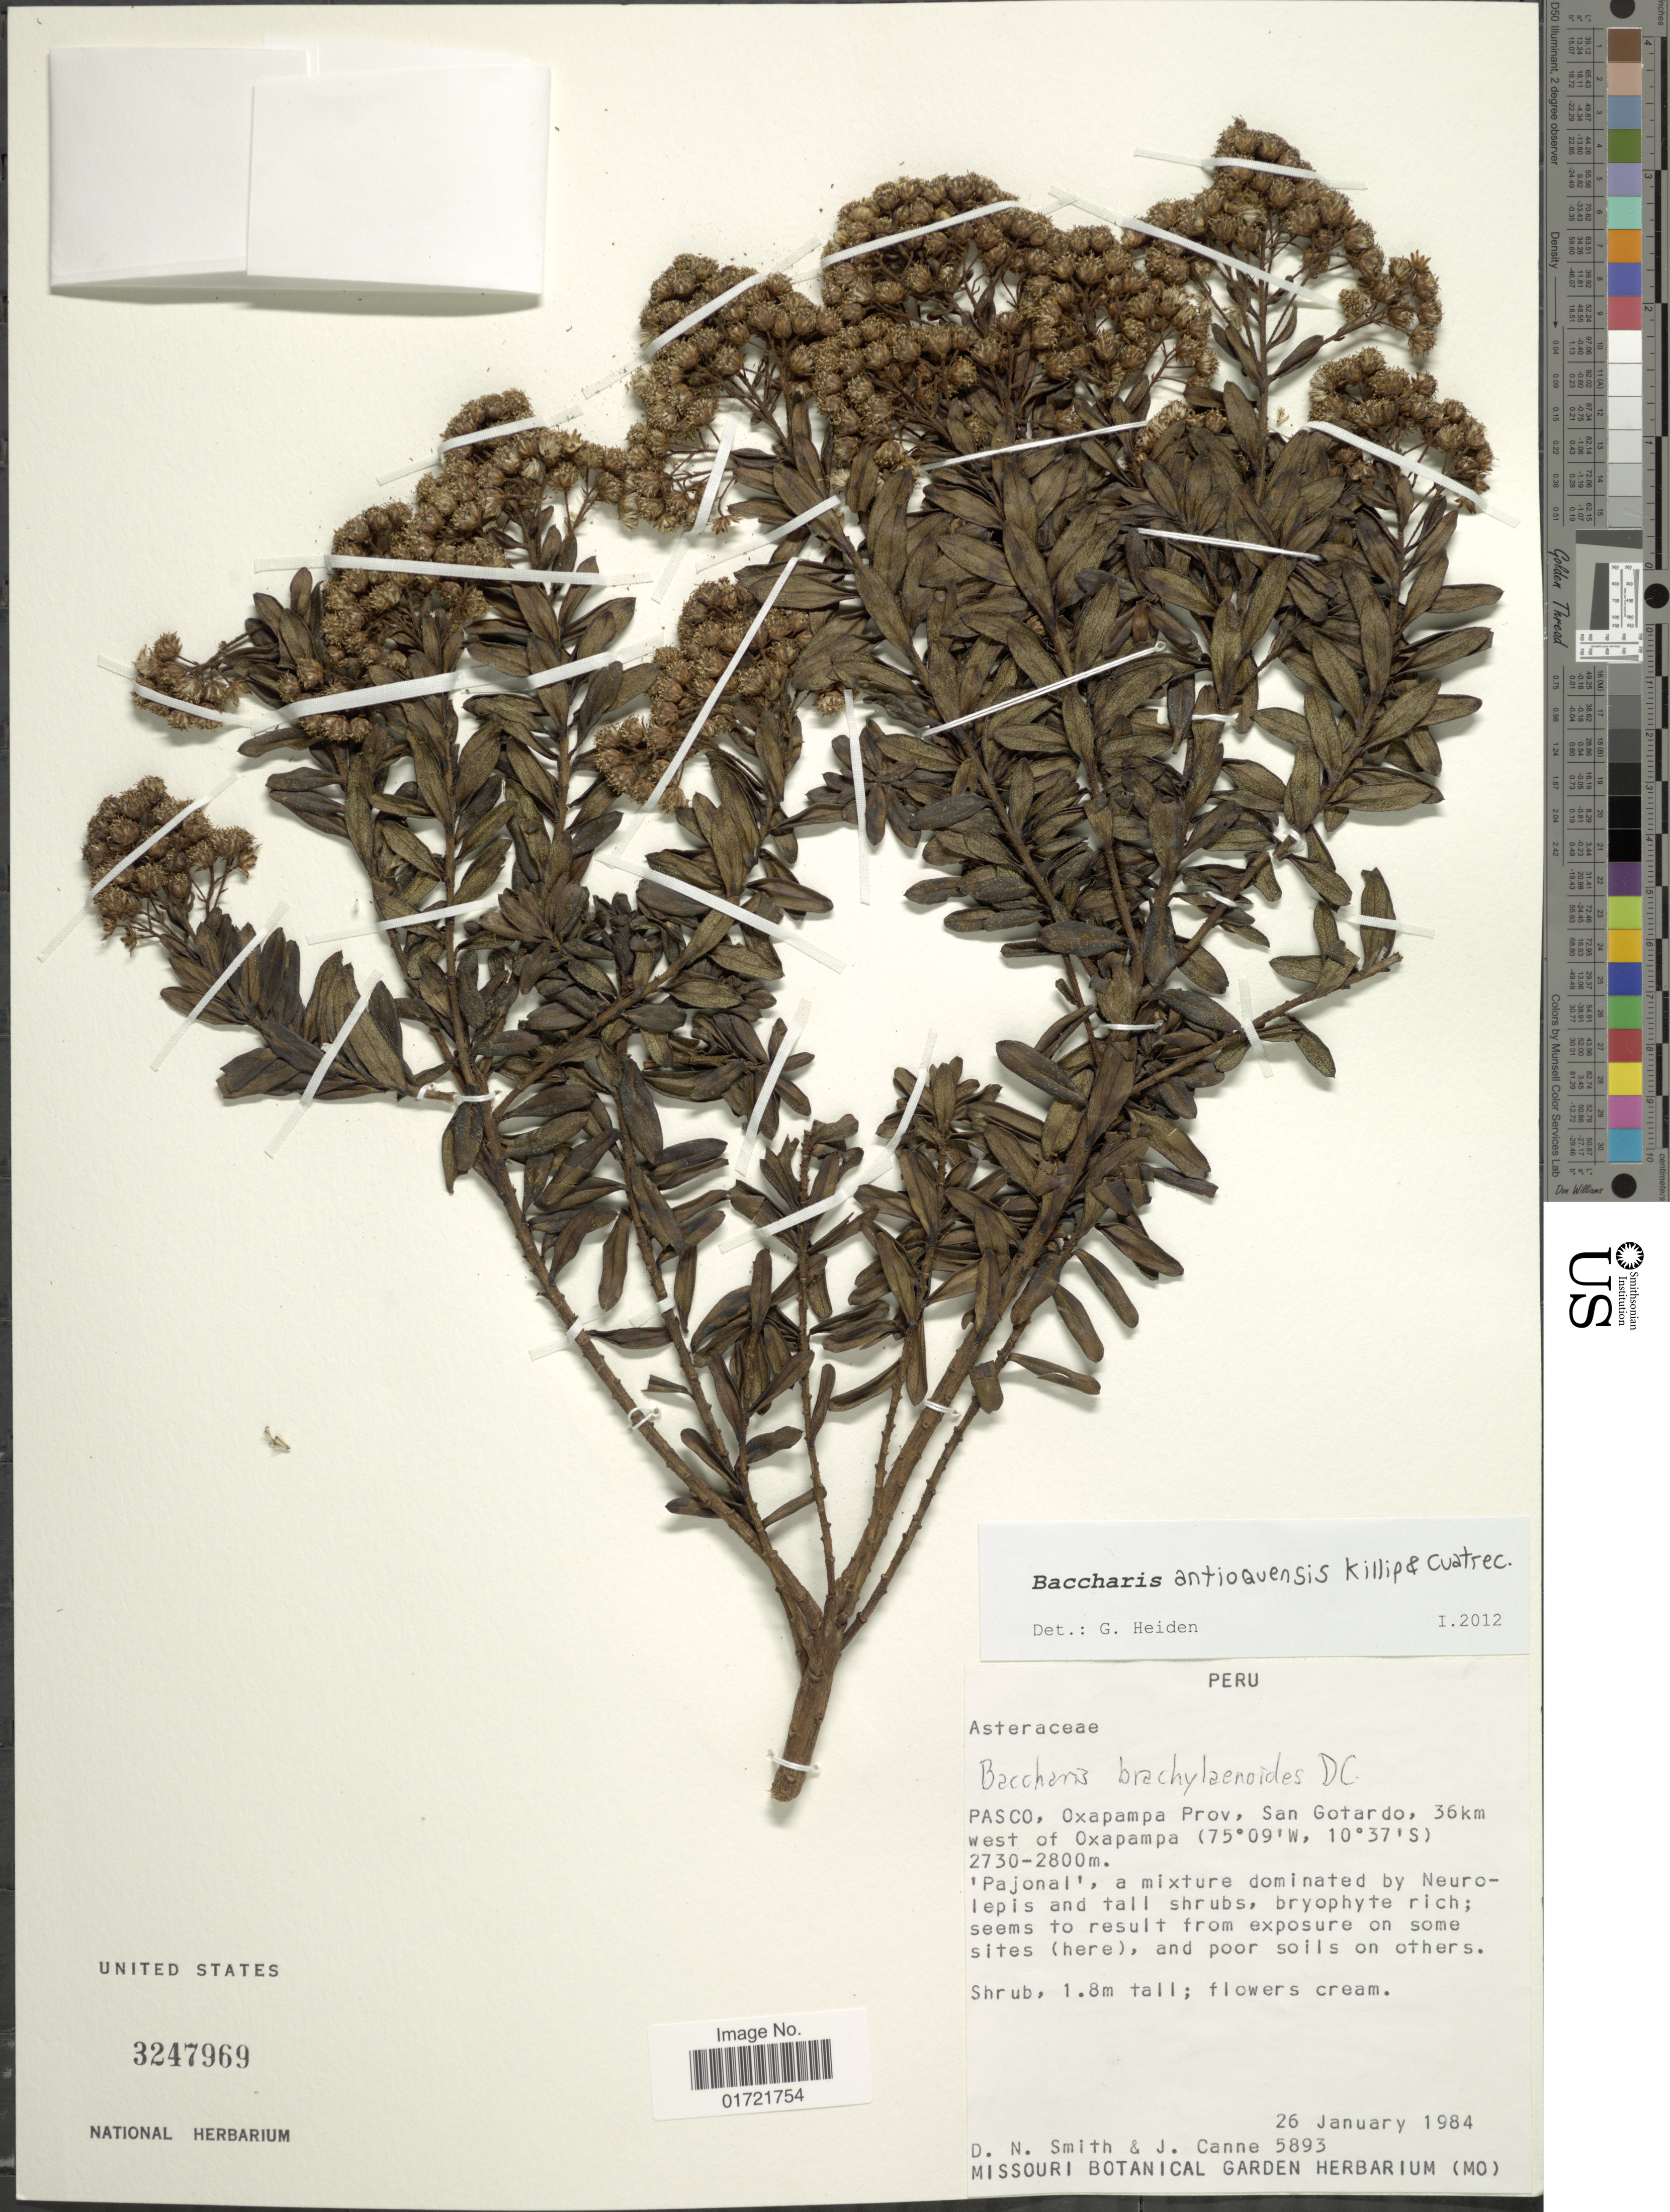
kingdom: Plantae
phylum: Tracheophyta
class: Magnoliopsida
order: Asterales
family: Asteraceae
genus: Baccharis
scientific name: Baccharis antioquensis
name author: Killip & Cuatrec.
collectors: D. Smith & J. M. Canne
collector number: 5893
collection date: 1984-01-26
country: Peru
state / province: Pasco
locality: Pasco, Oxapampa Prov., San Gortardo, 36 km west of Oxapampa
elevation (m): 2730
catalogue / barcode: US 3247969